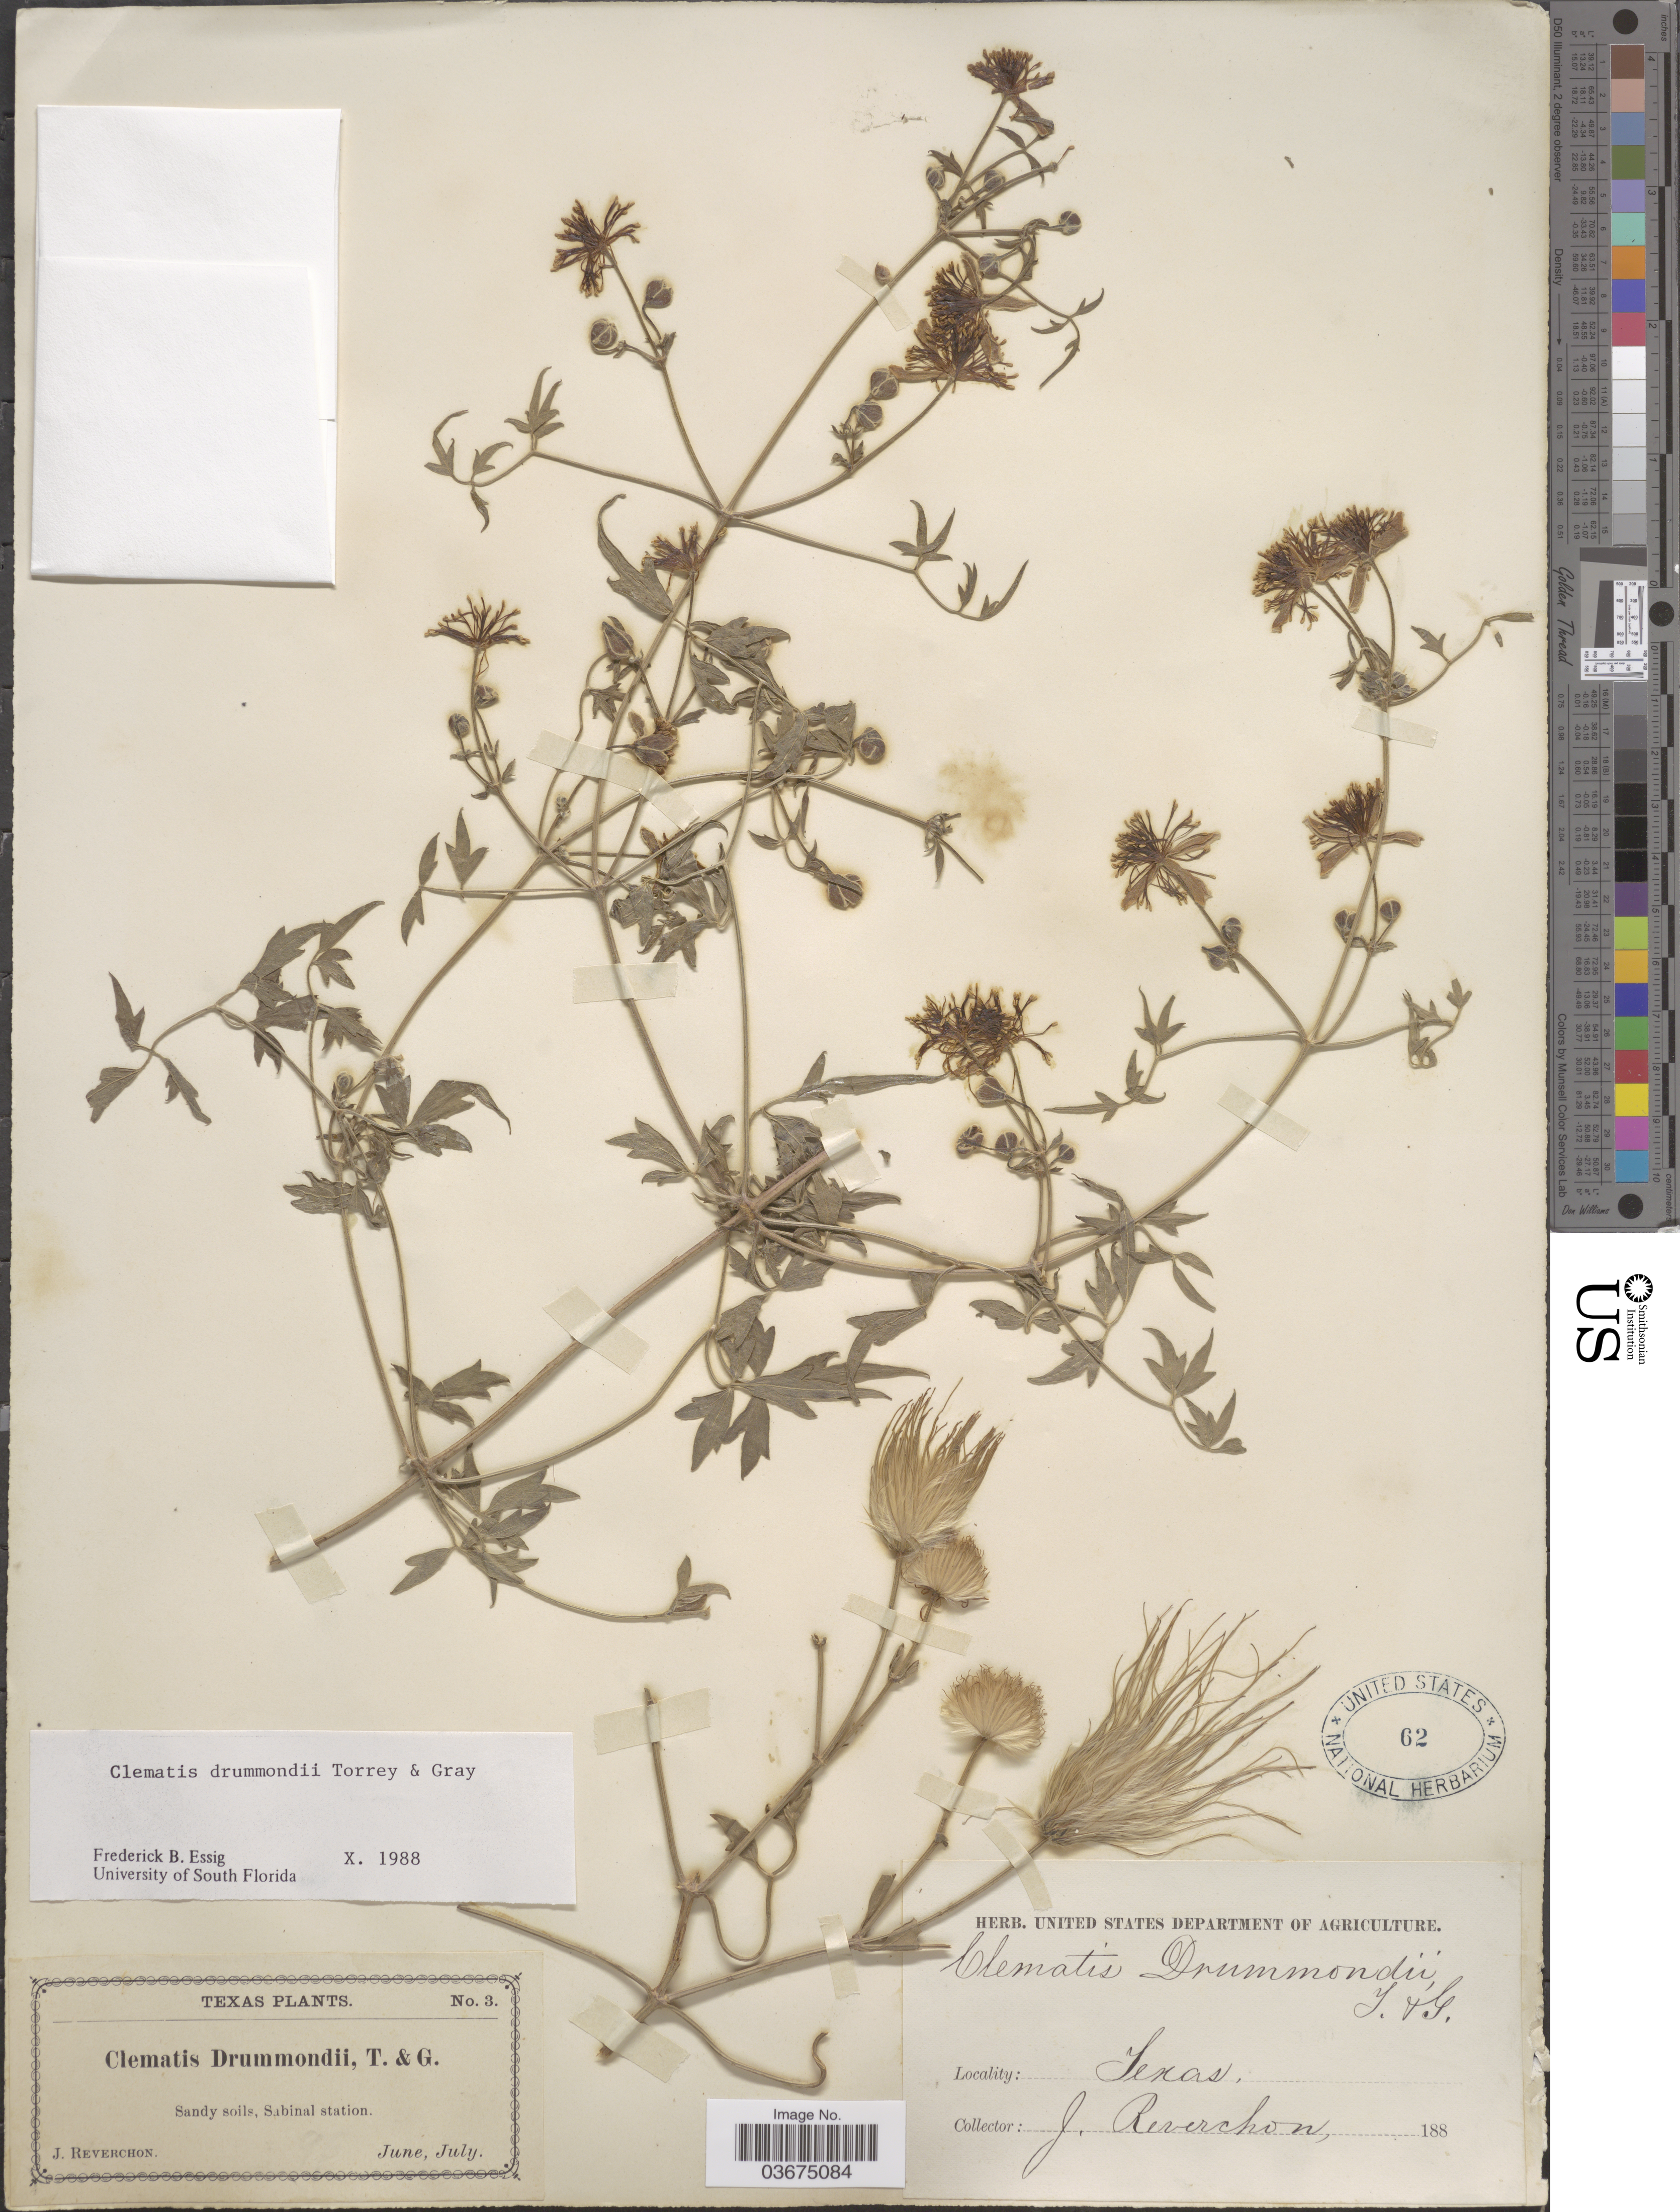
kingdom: Plantae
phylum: Tracheophyta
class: Magnoliopsida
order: Ranunculales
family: Ranunculaceae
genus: Clematis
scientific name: Clematis drummondii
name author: Torr. & A. Gray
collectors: J. Reverchon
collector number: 3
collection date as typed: June, July 188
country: United States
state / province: Texas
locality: Sandy soils, Sabinal station.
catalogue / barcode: US 62